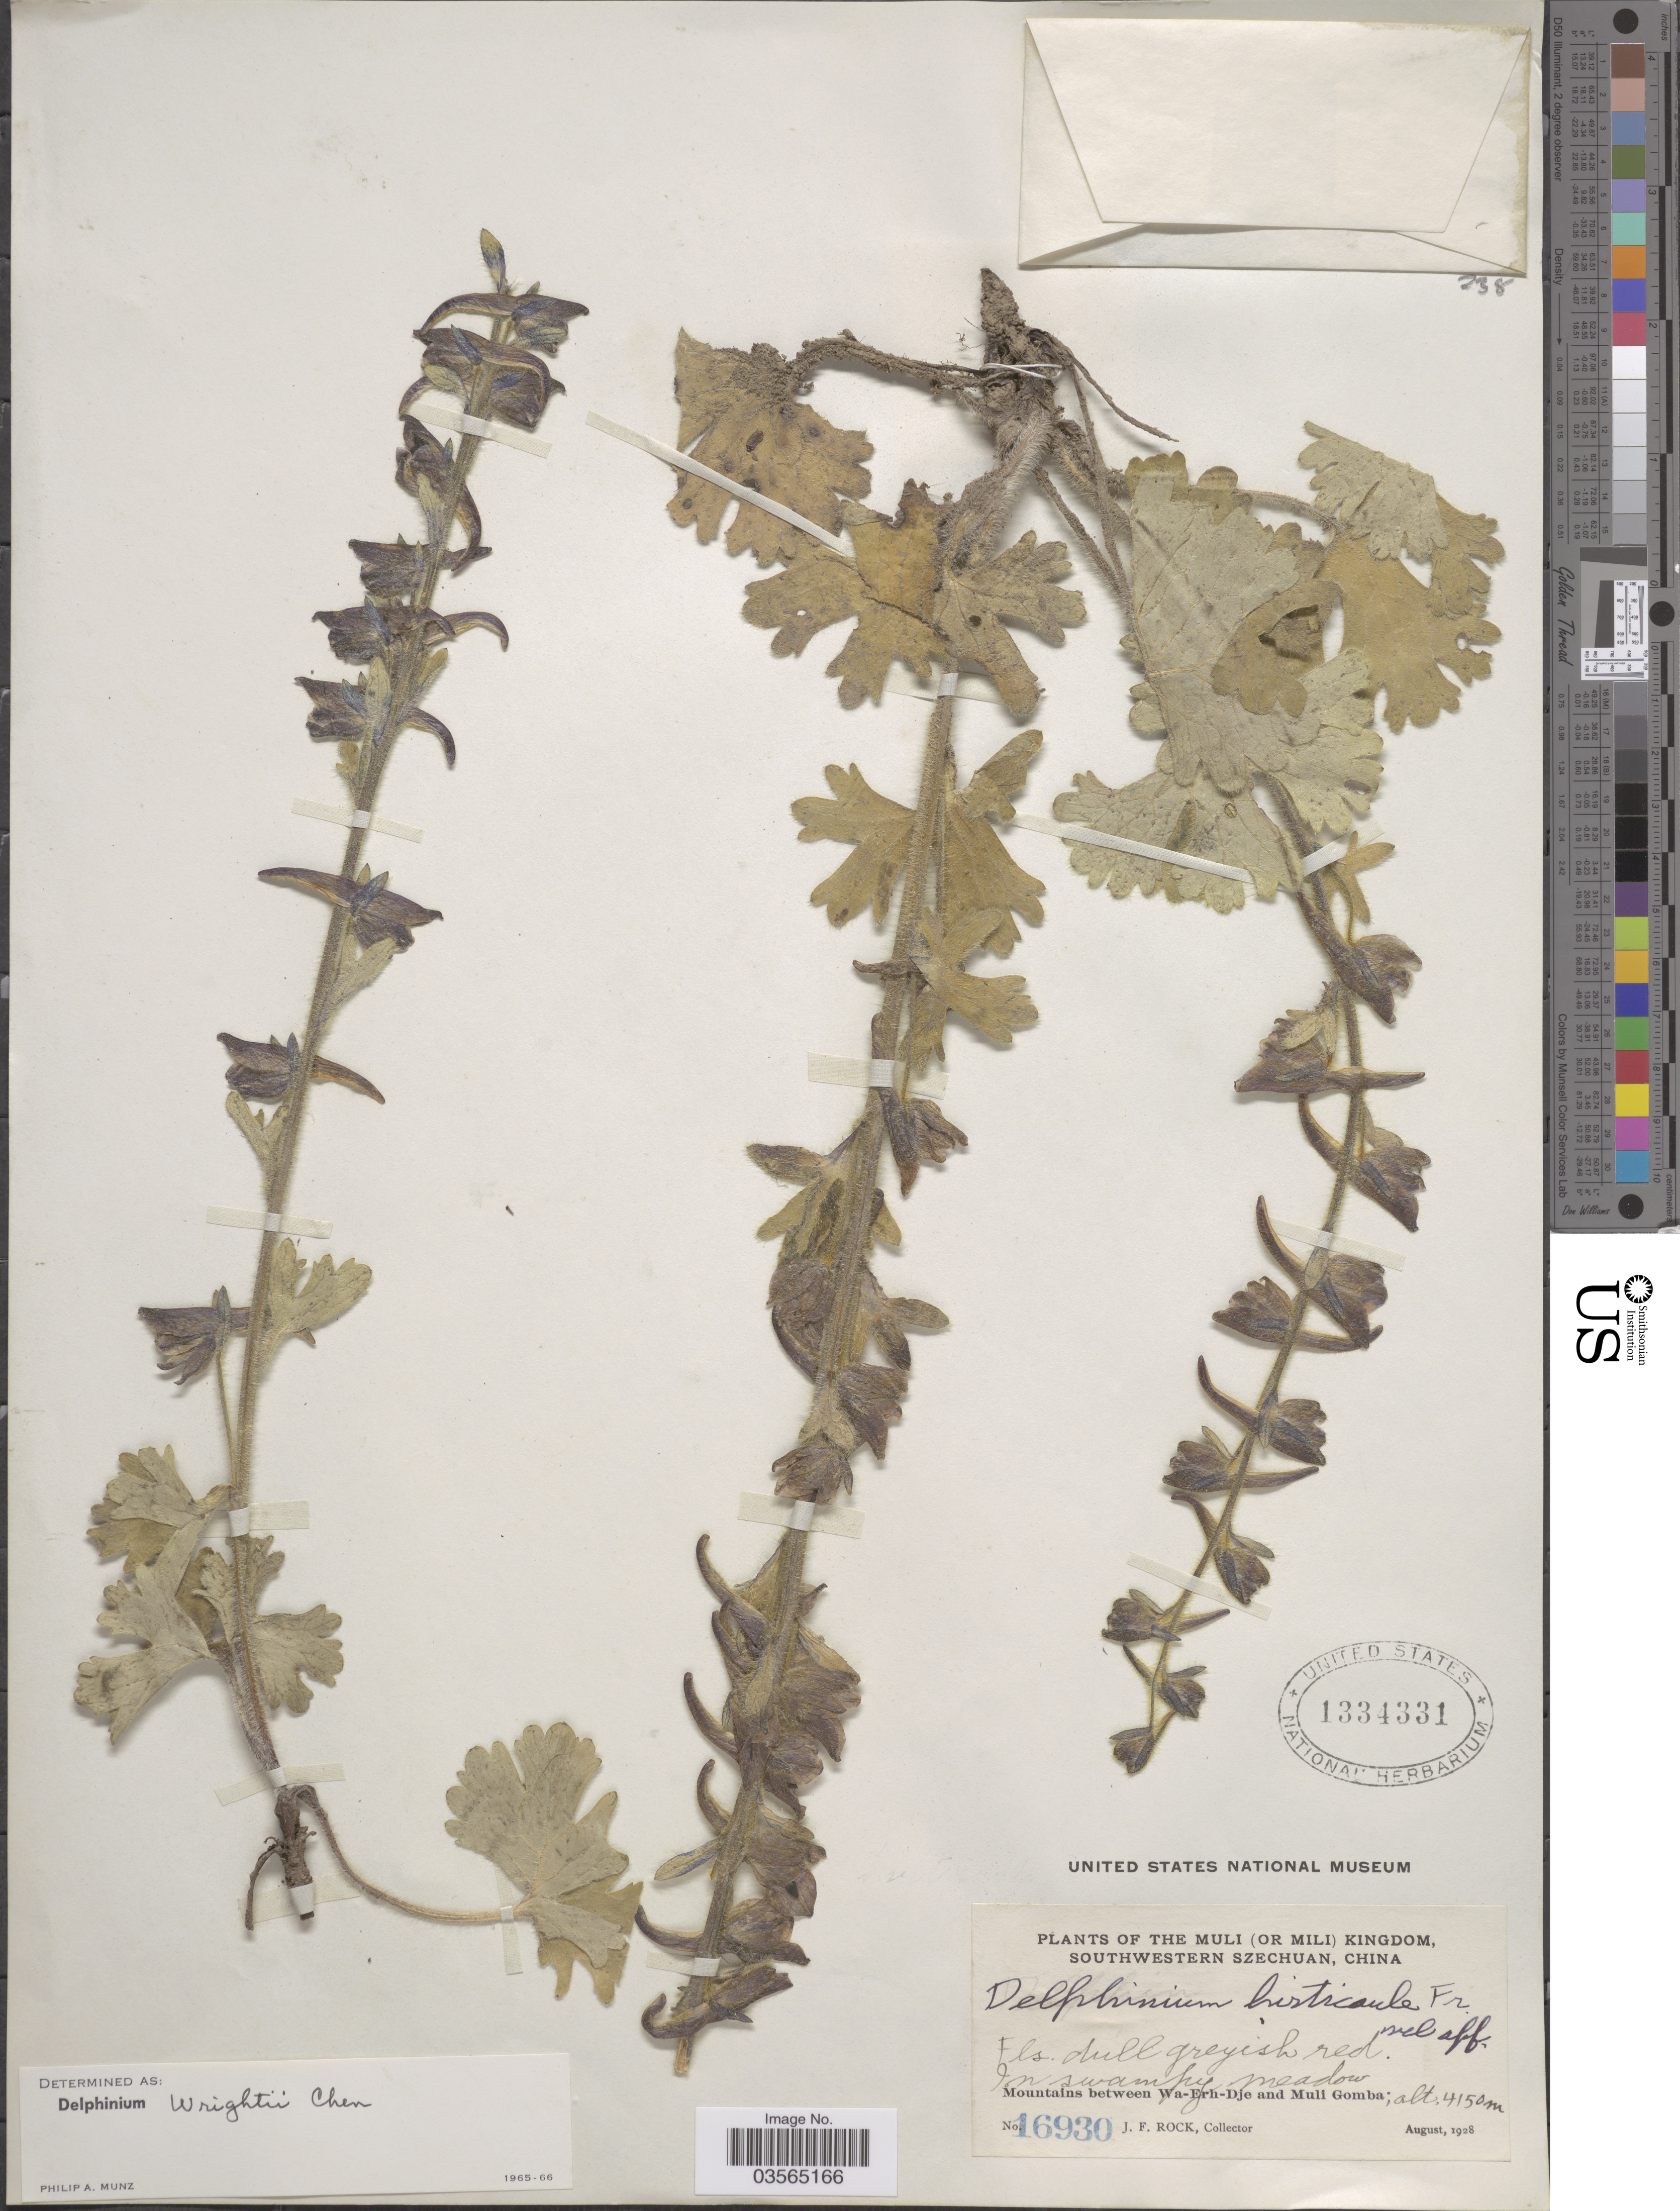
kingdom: Plantae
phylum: Tracheophyta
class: Magnoliopsida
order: Ranunculales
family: Ranunculaceae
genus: Delphinium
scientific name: Delphinium wrightii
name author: F.H. Chen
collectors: J. Rock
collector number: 16930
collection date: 1928-08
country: China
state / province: Sichuan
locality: The Muli (or Mili) Kingdom, Southwestern Szechuan. Mountains between Wa-Erh-Dje and Muli Gomba.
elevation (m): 4150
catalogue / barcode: US 1334331